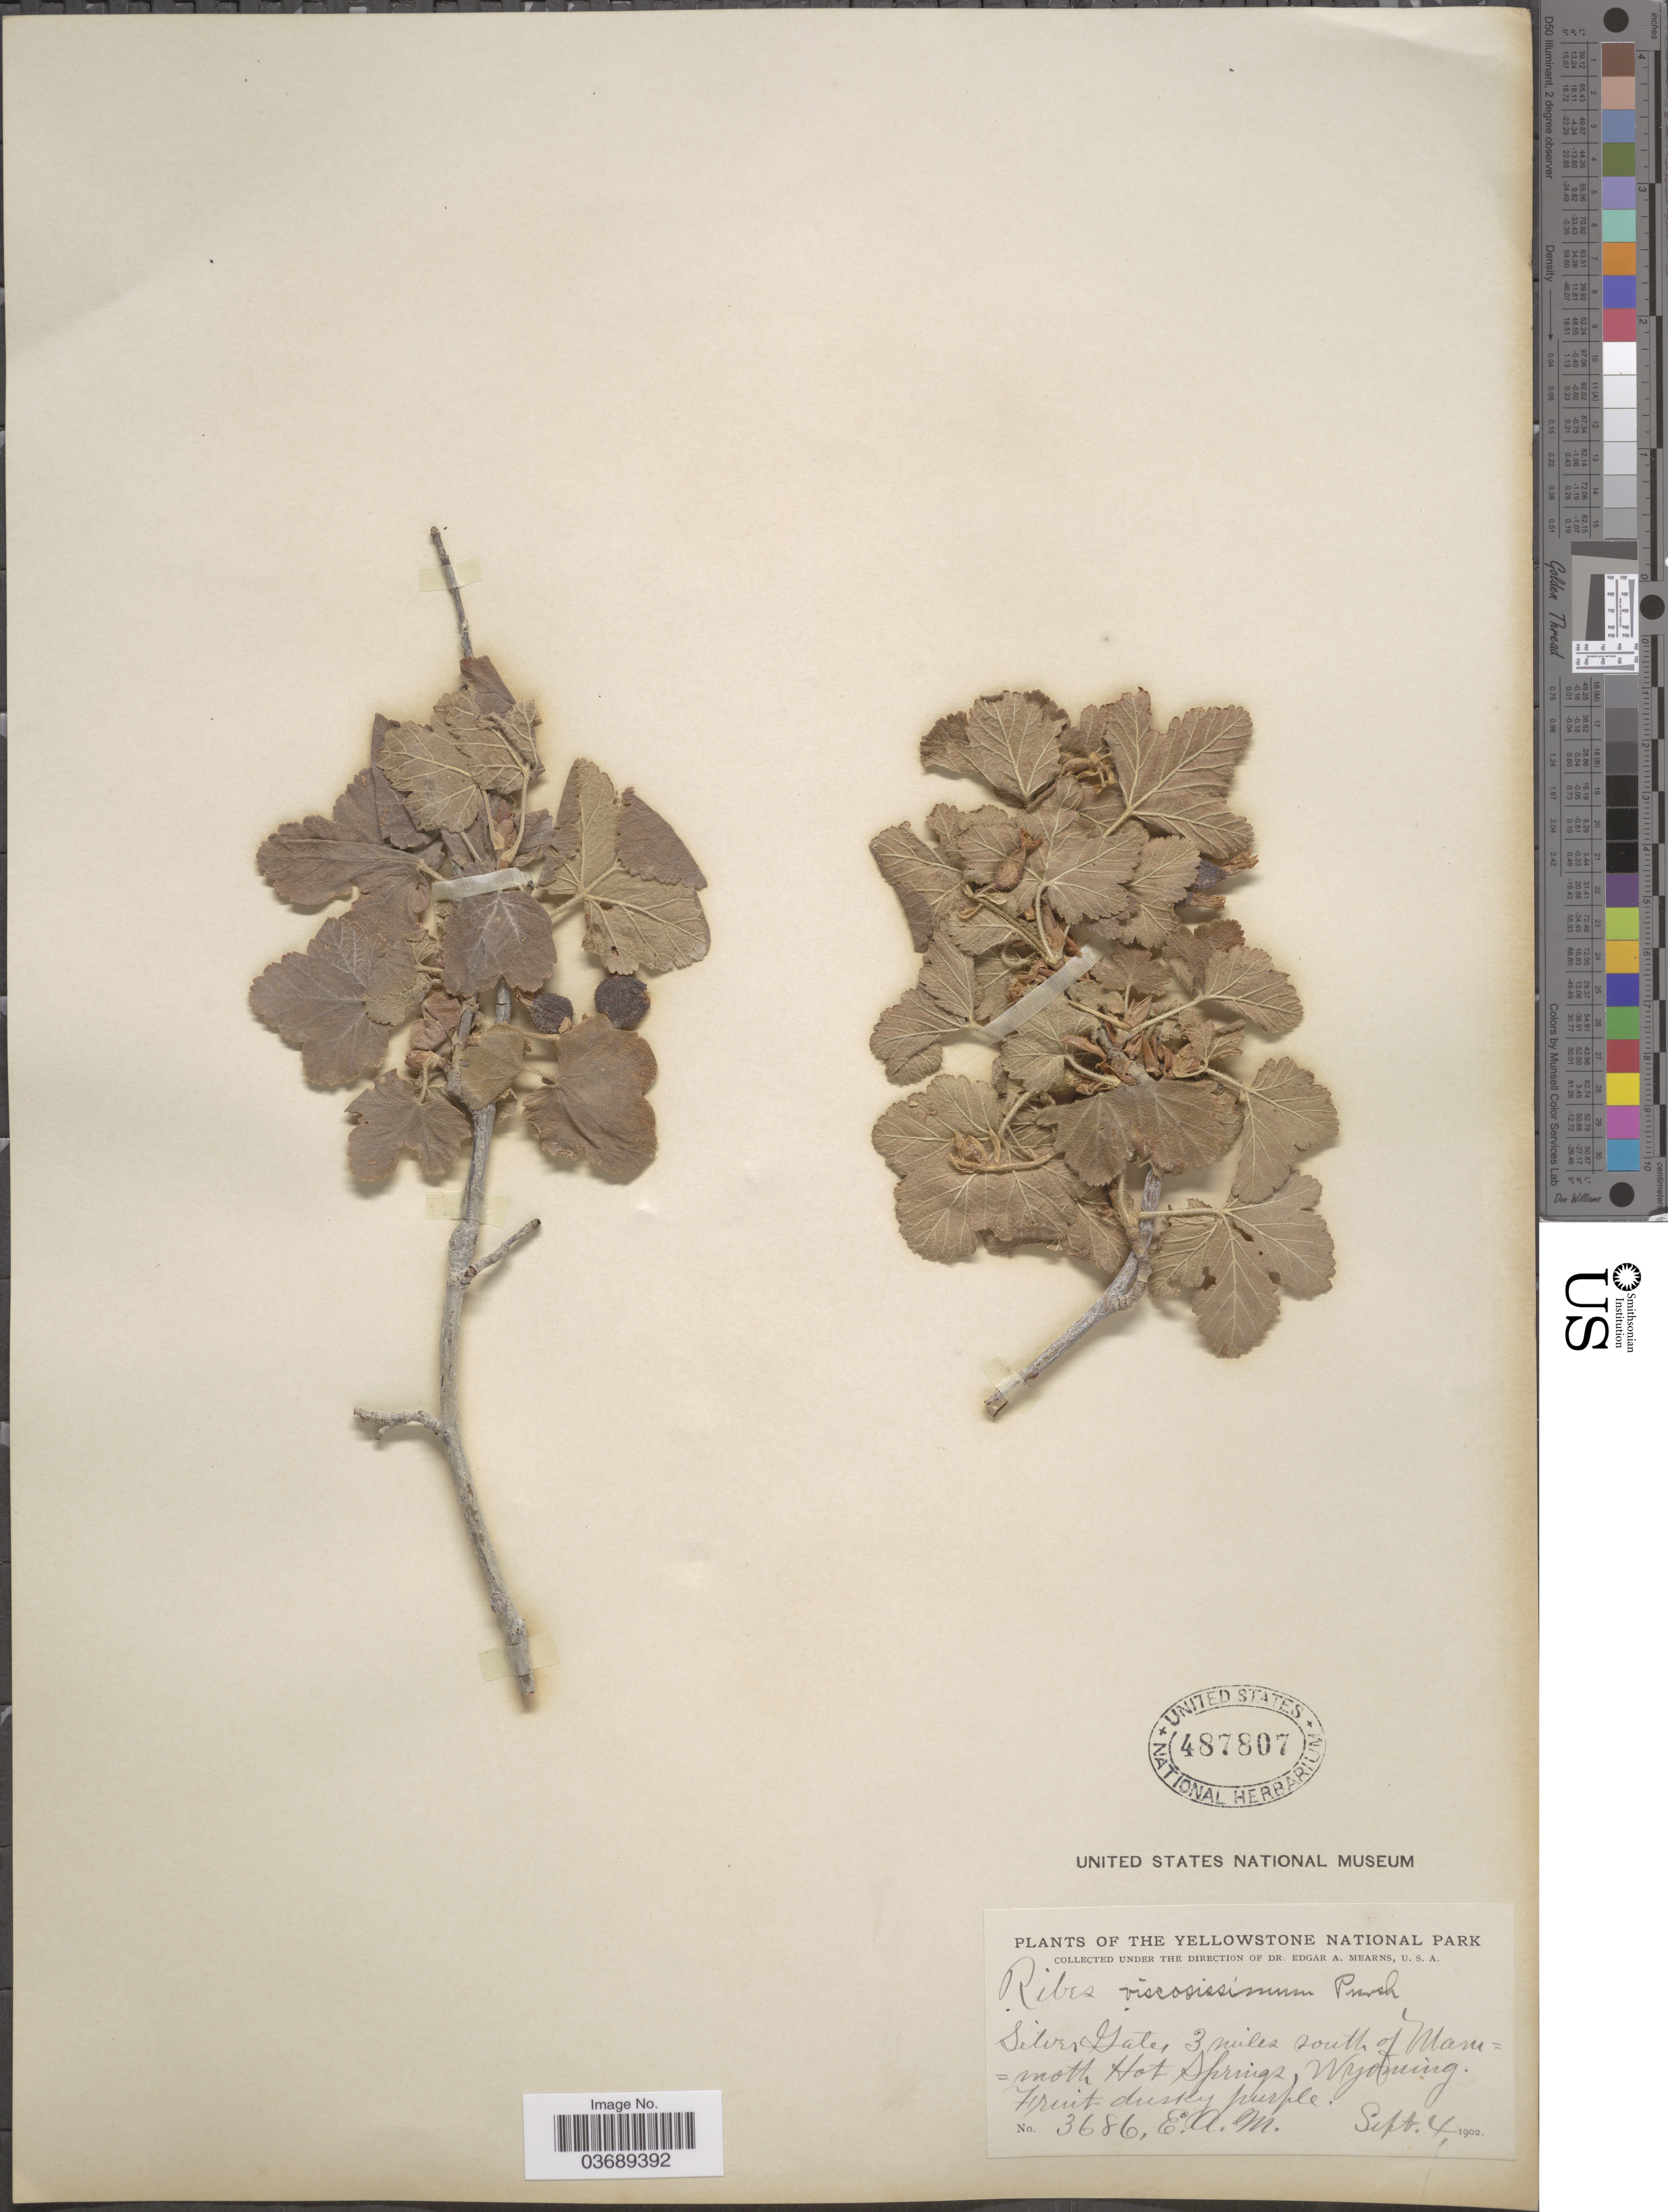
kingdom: Plantae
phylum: Tracheophyta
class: Magnoliopsida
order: Saxifragales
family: Grossulariaceae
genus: Ribes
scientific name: Ribes viscosissimum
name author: Pursh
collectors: E. A. Mearns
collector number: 3686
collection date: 1902-09-04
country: United States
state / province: Wyoming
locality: The Yellowstone National Park. Silver Gate, 3 miles south of Mammoth Hot Springs.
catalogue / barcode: US 487807